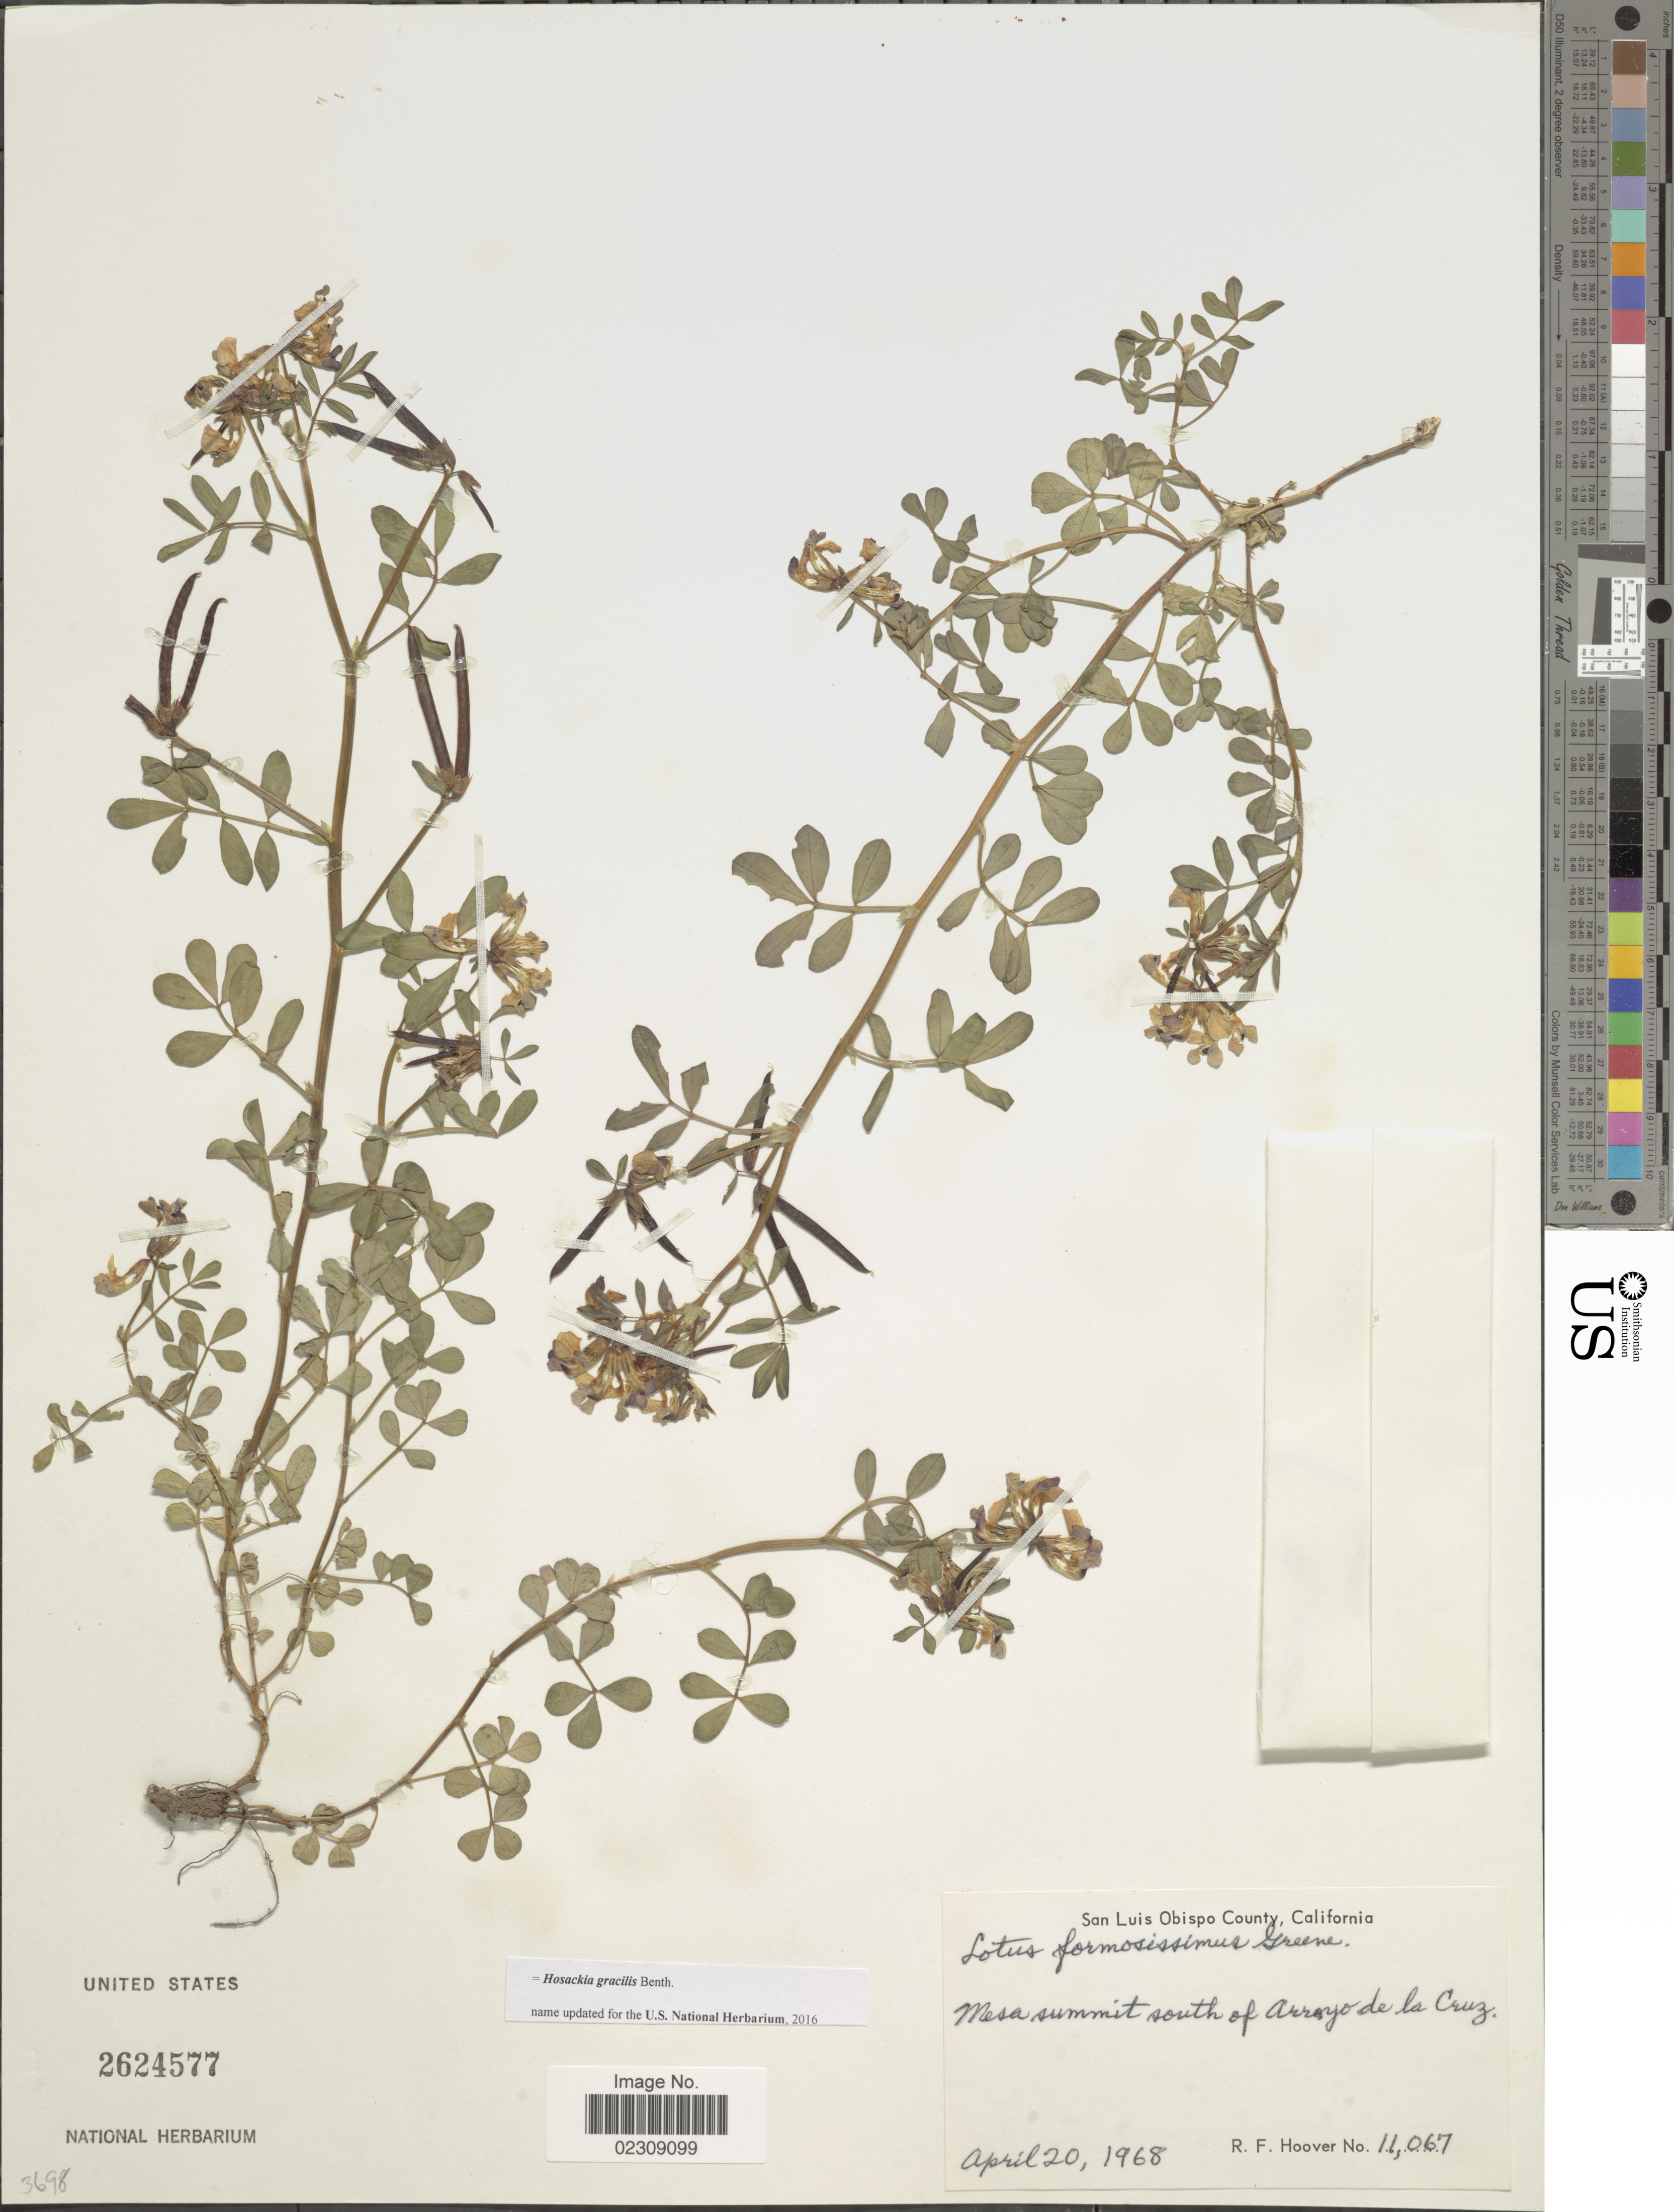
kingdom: Plantae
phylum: Tracheophyta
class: Magnoliopsida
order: Fabales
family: Fabaceae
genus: Hosackia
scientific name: Hosackia gracilis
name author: Benth.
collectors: R. F. Hoover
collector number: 11067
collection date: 1968-04-20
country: United States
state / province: California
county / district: San Luis Obispo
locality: San Luis Obispo County. Mesa summit south of Arroyo de la Cruz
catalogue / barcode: US 2624577